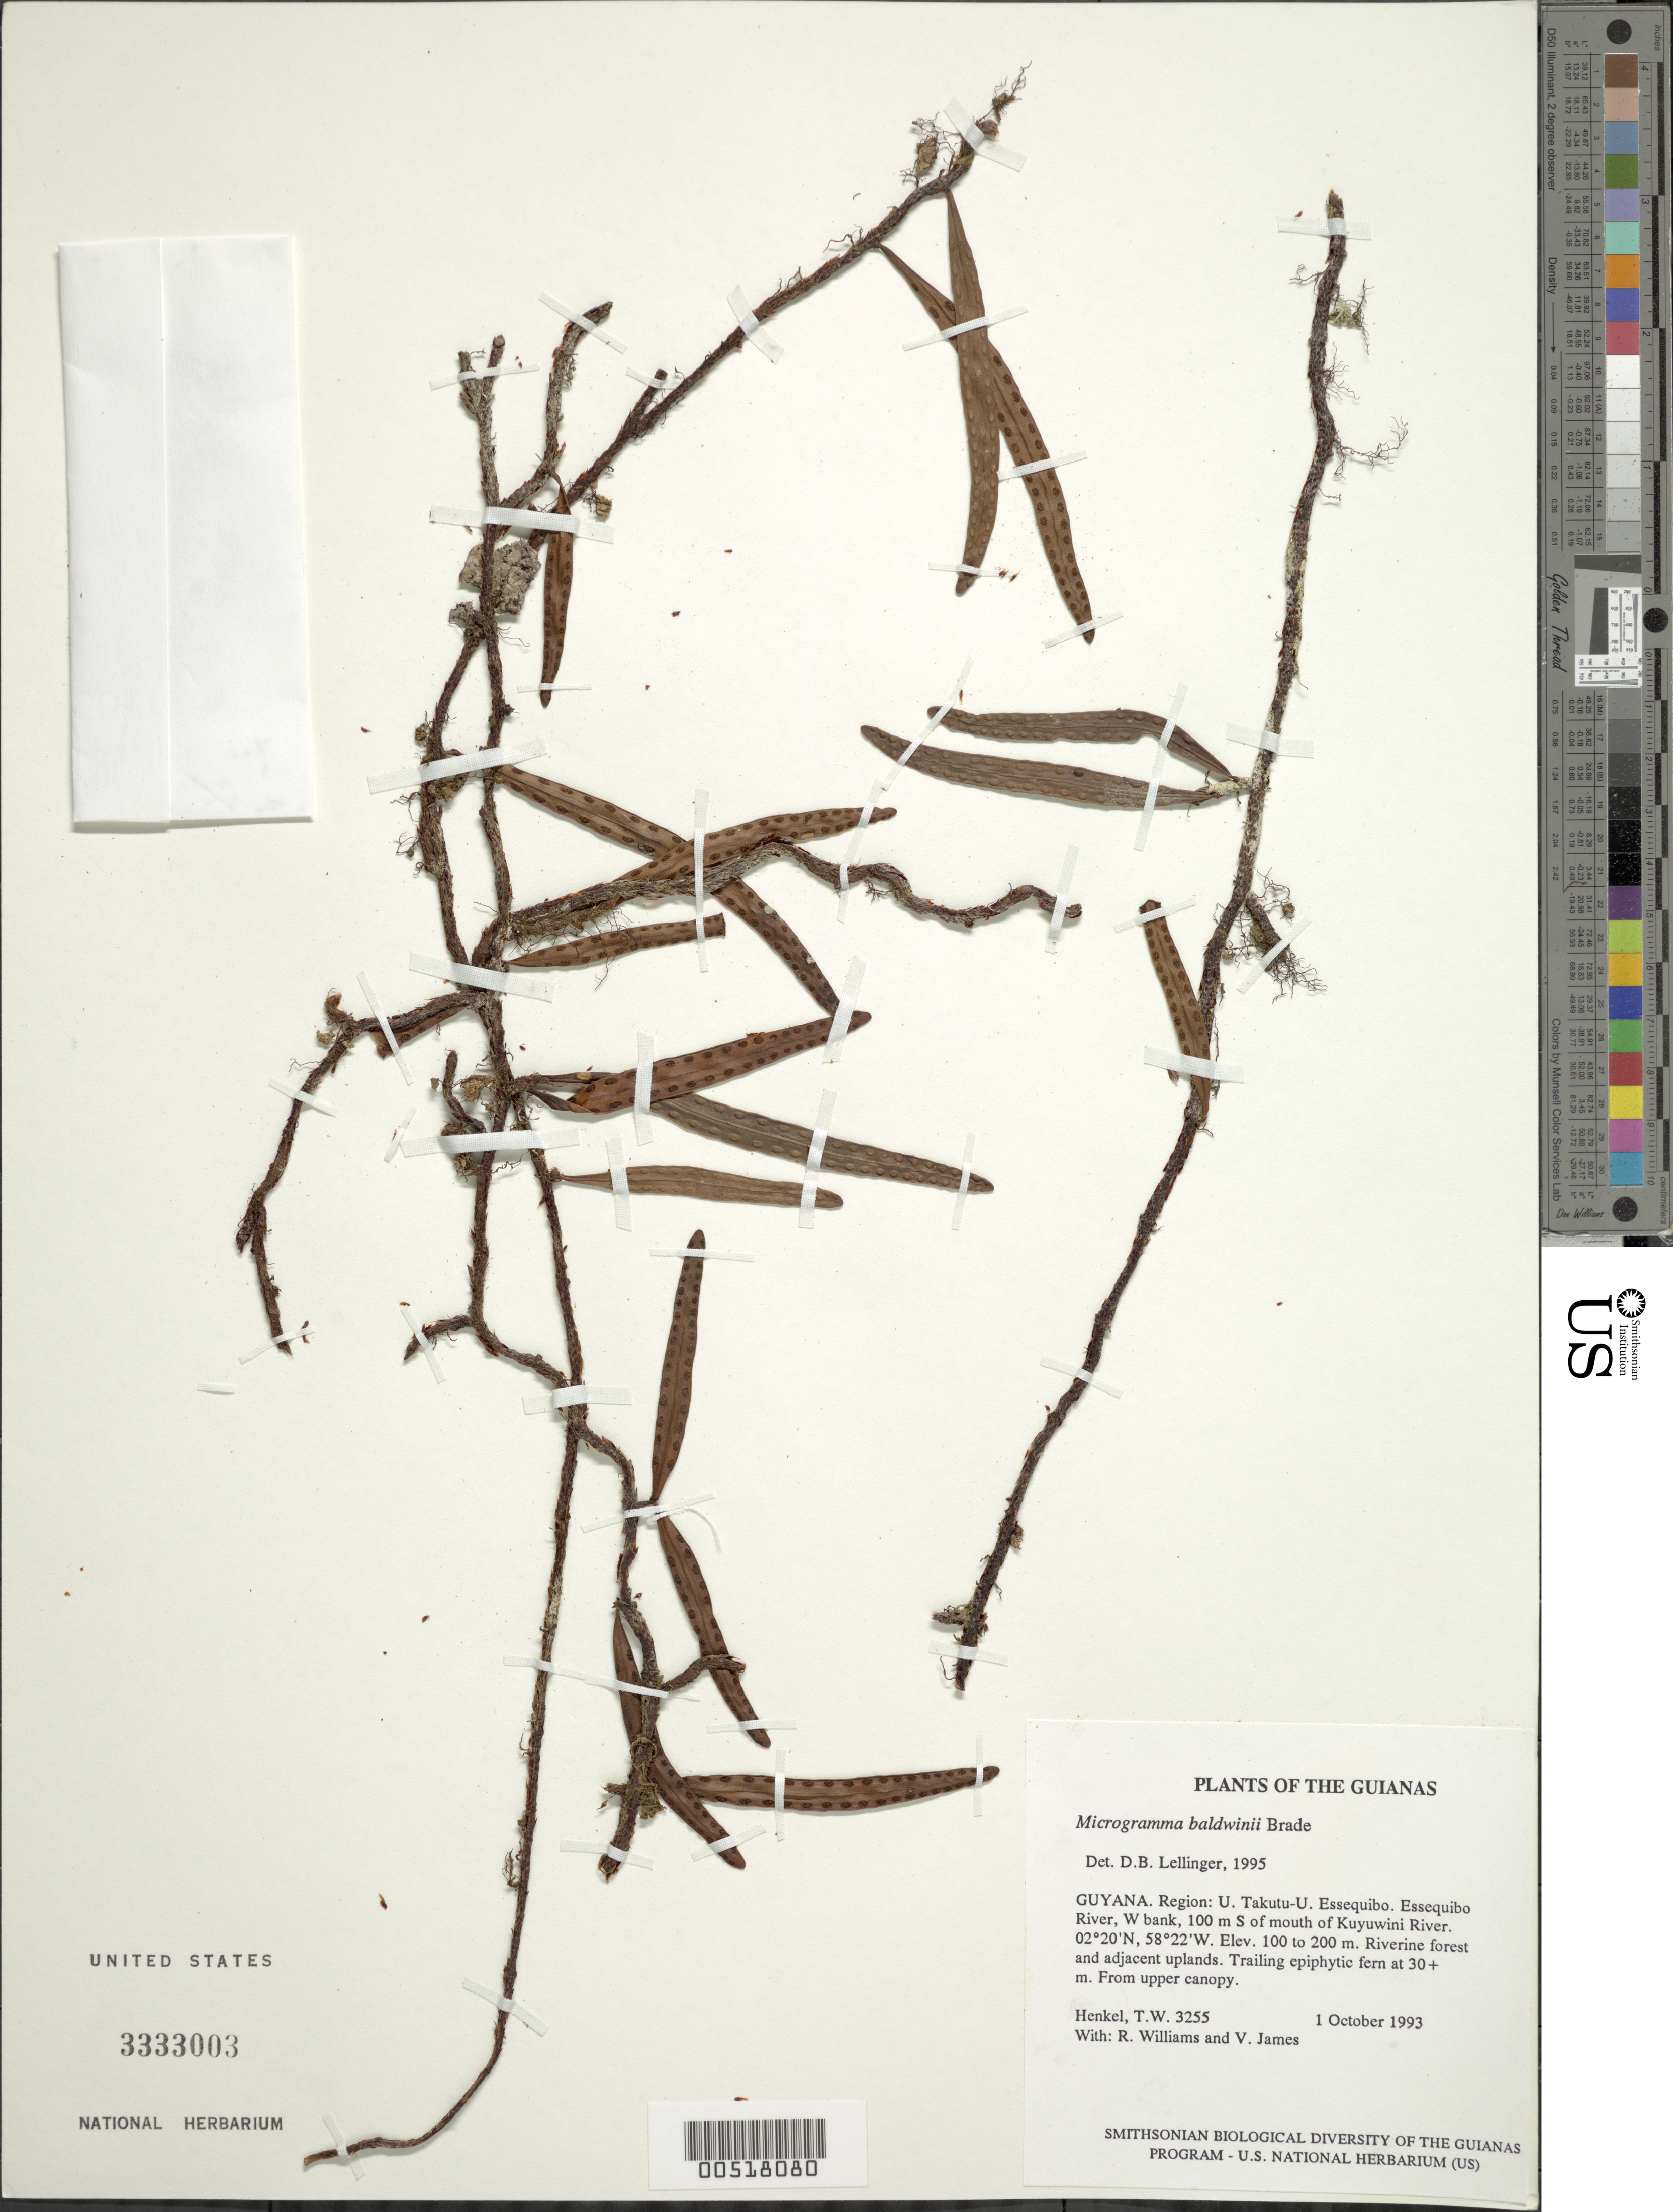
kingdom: Plantae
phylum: Tracheophyta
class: Polypodiopsida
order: Polypodiales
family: Polypodiaceae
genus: Microgramma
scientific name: Microgramma baldwinii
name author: Brade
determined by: Lellinger, David B., (BOT), Smithsonian Institution - National Museum of Natural History (UNITED STATES)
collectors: T. Henkel, R. Williams & V. James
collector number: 3255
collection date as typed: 1 October 1993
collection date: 1993-10-01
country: Guyana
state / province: U. Takutu-U. Essequibo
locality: Essequibo River, W bank, 100 m S of mouth of Kuyuwini River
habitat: Riverine forest and adjacent uplands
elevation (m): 100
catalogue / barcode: US 3333003